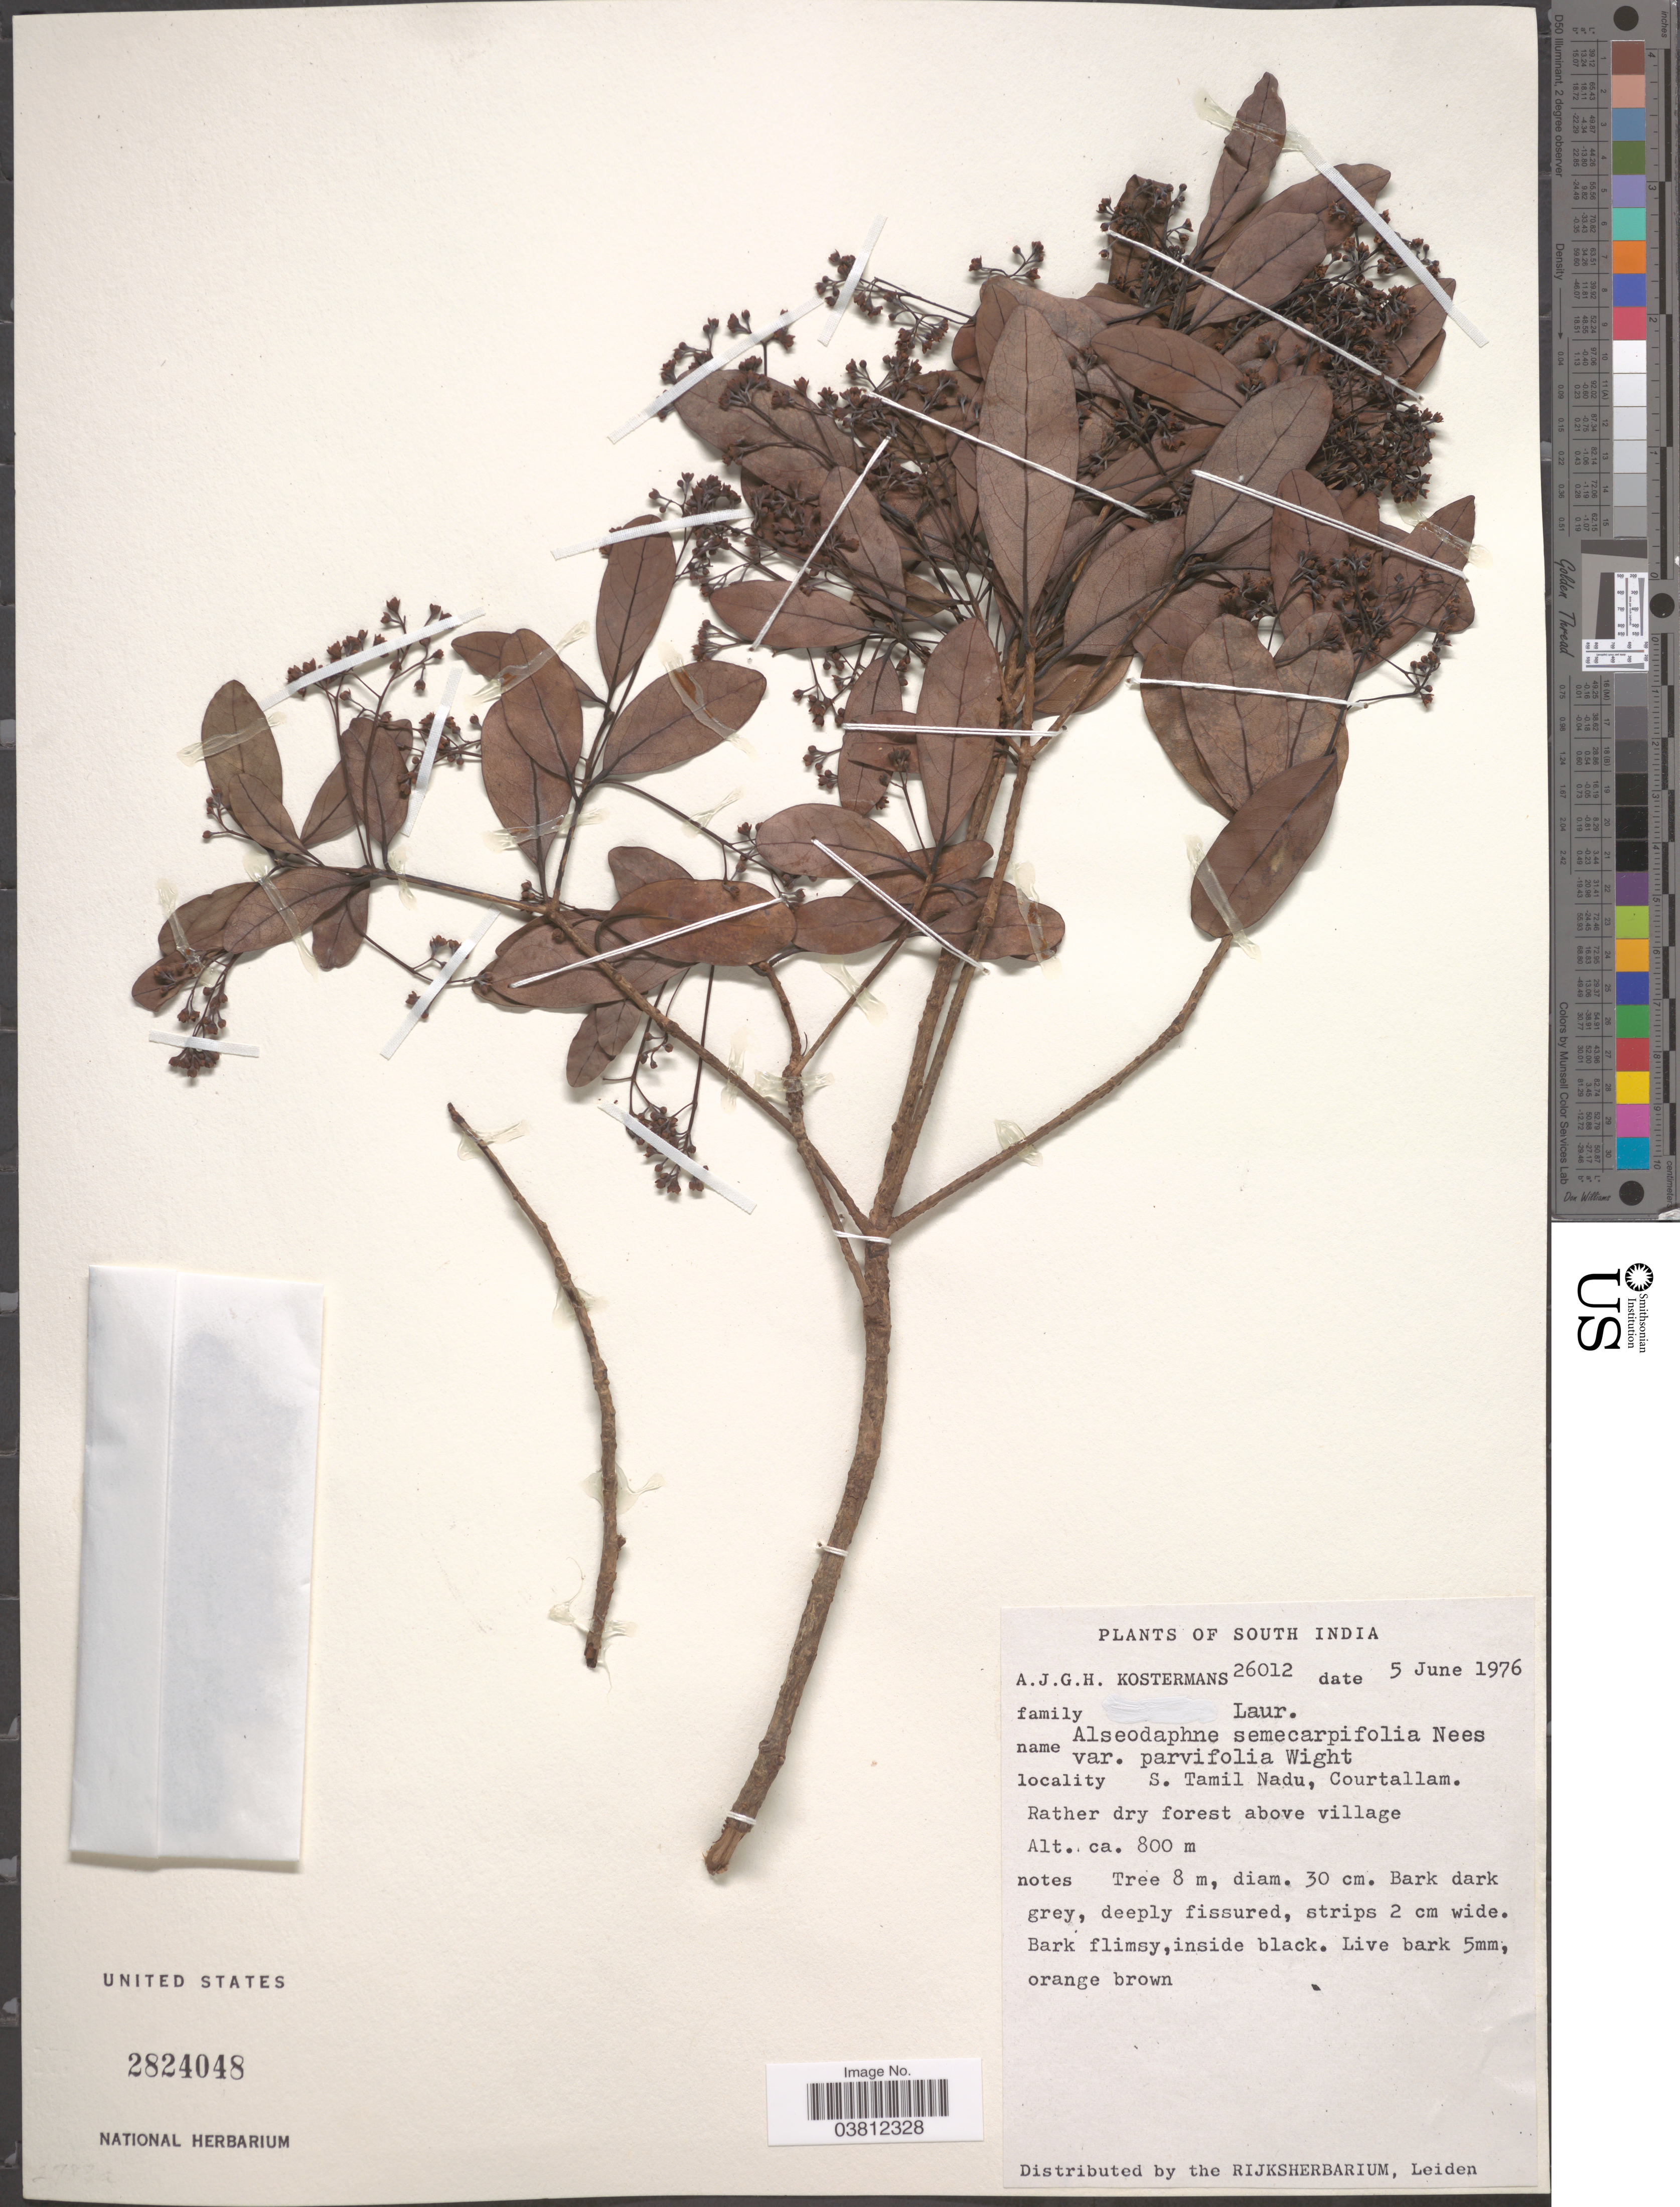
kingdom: Plantae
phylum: Tracheophyta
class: Magnoliopsida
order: Laurales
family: Lauraceae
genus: Alseodaphne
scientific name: Alseodaphne semecarpifolia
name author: Nees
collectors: A. J. G. Kostermans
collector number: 26012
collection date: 1976-06-05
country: India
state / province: Tamil Nadu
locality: South India. S. Tamil Nadu, Courtallam. Above village.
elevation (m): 800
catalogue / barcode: US 2824048